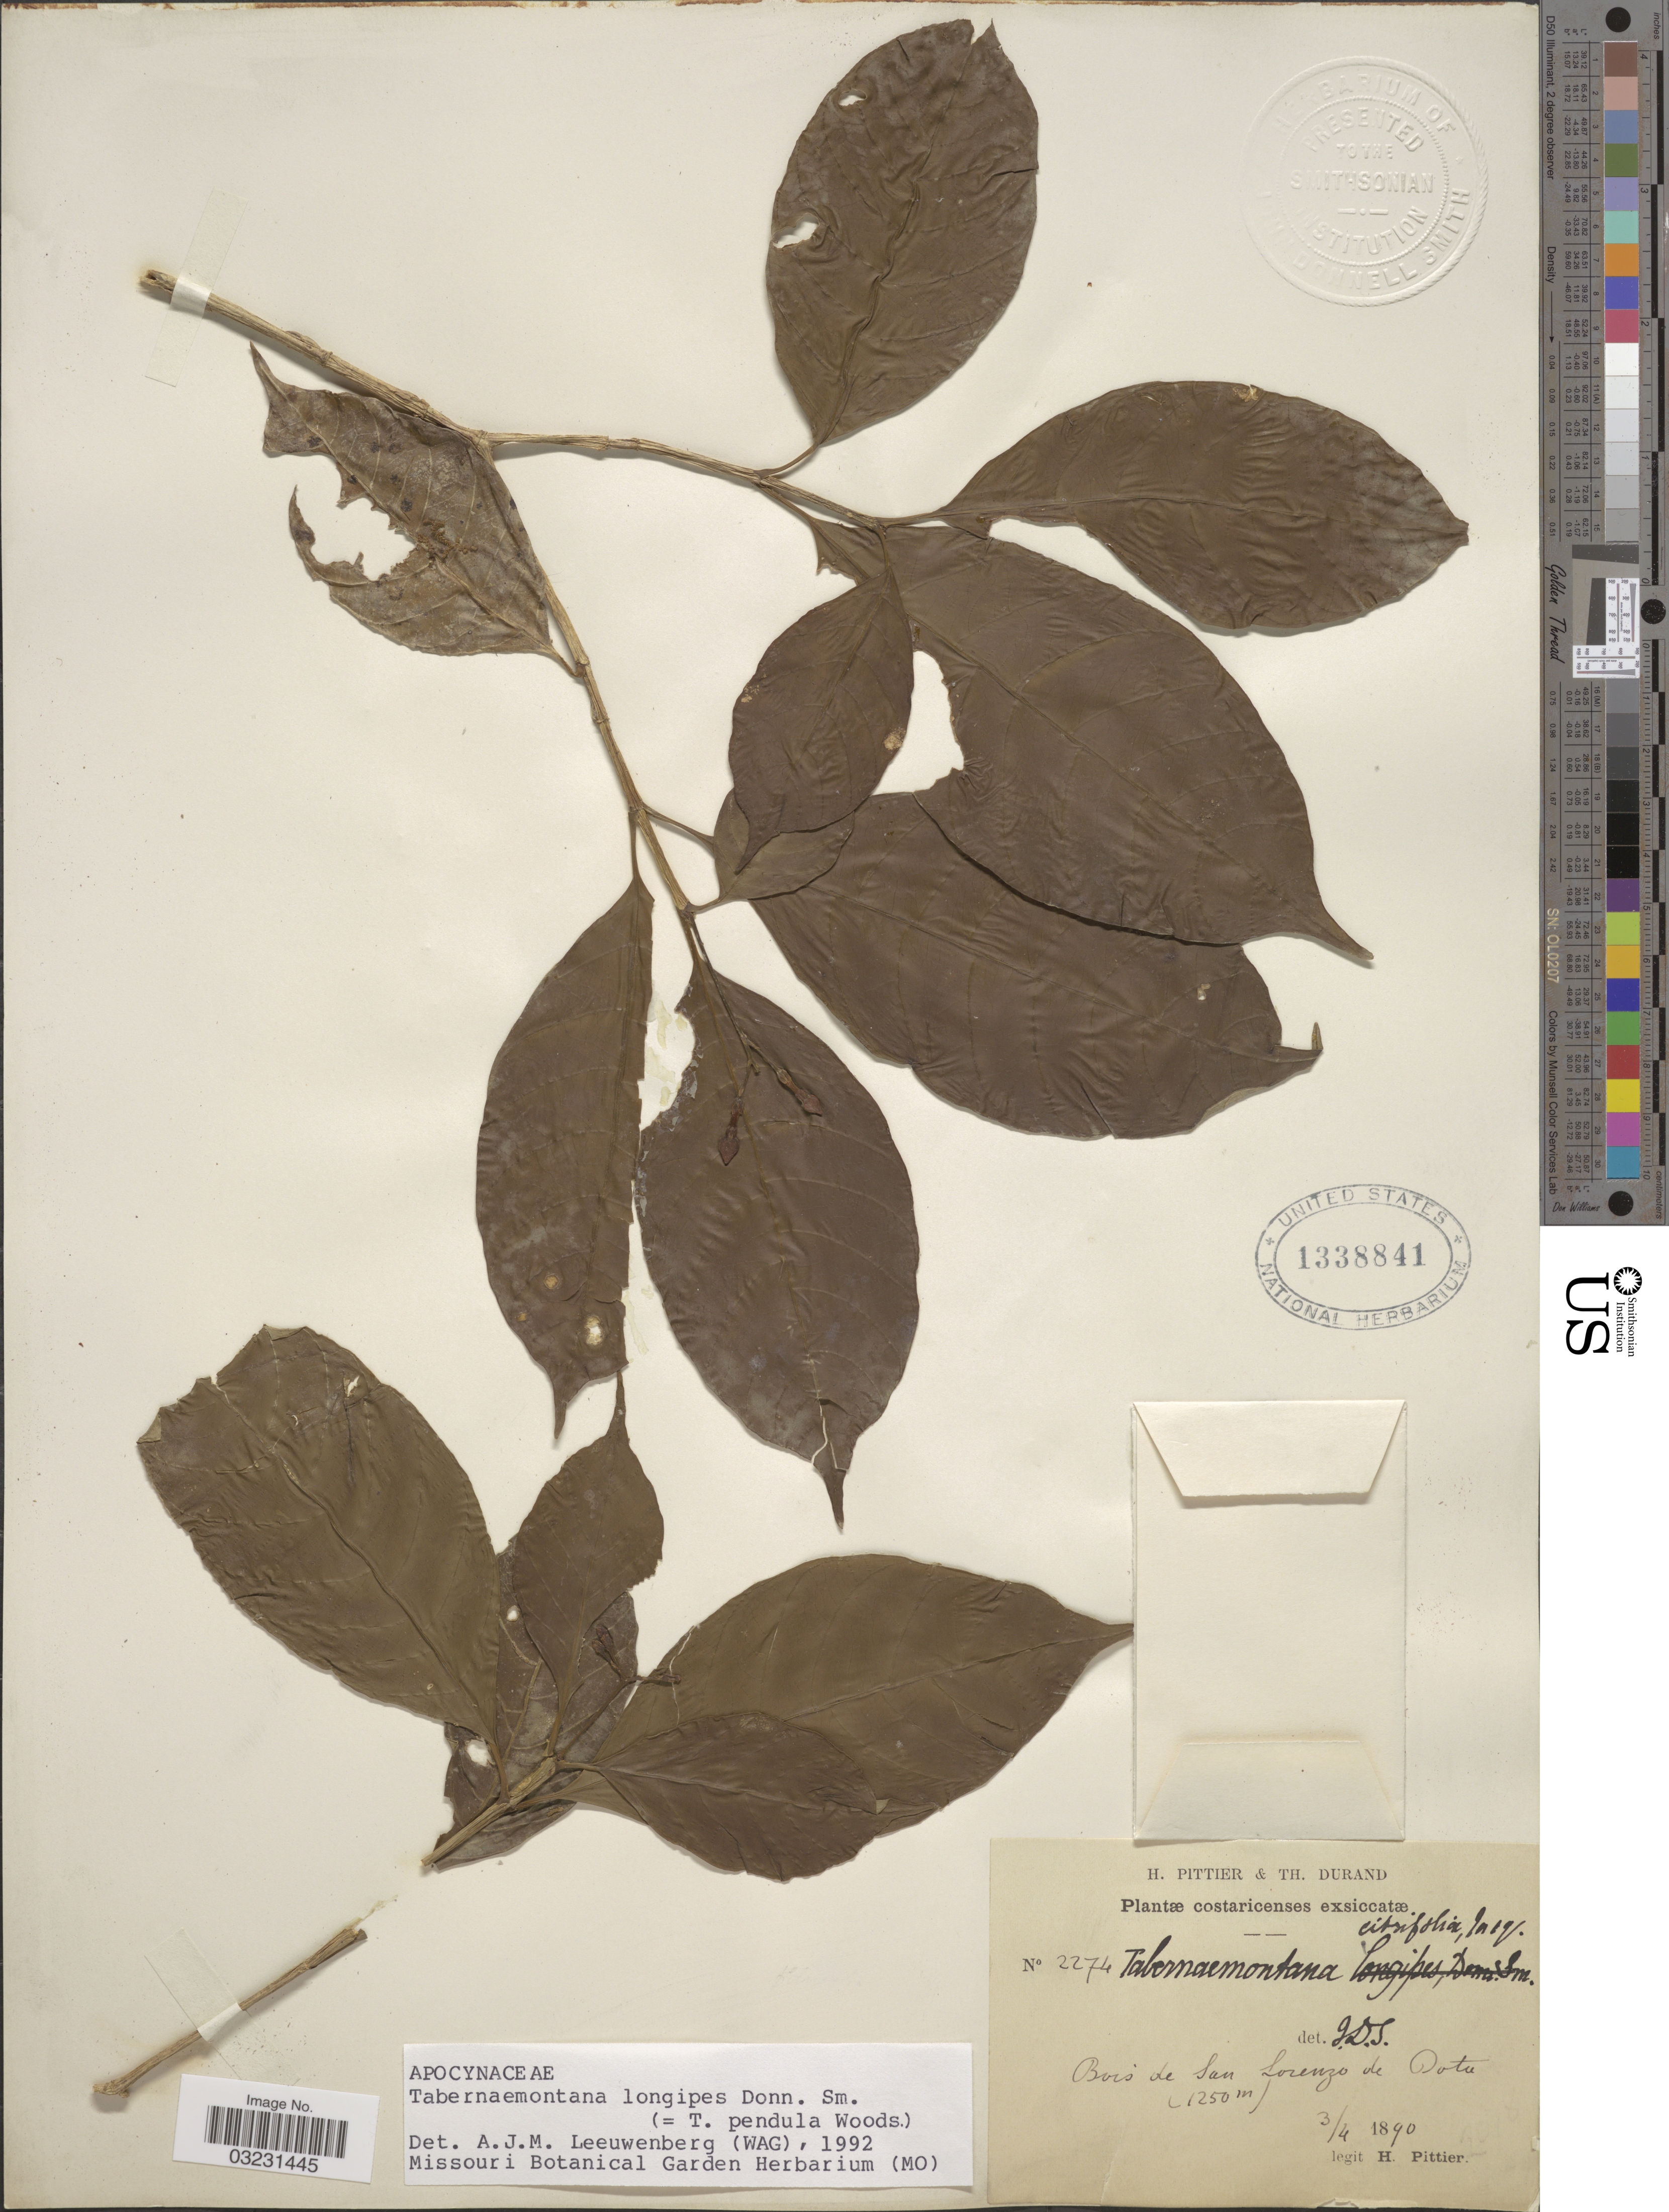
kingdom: Plantae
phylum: Tracheophyta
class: Magnoliopsida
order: Gentianales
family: Apocynaceae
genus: Tabernaemontana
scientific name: Tabernaemontana longipes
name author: Donn. Sm.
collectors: H. F. Pittier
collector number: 2274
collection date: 1890-04-03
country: Costa Rica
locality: Bois de San Lorenzo de Dota.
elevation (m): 1250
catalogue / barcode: US 1338841